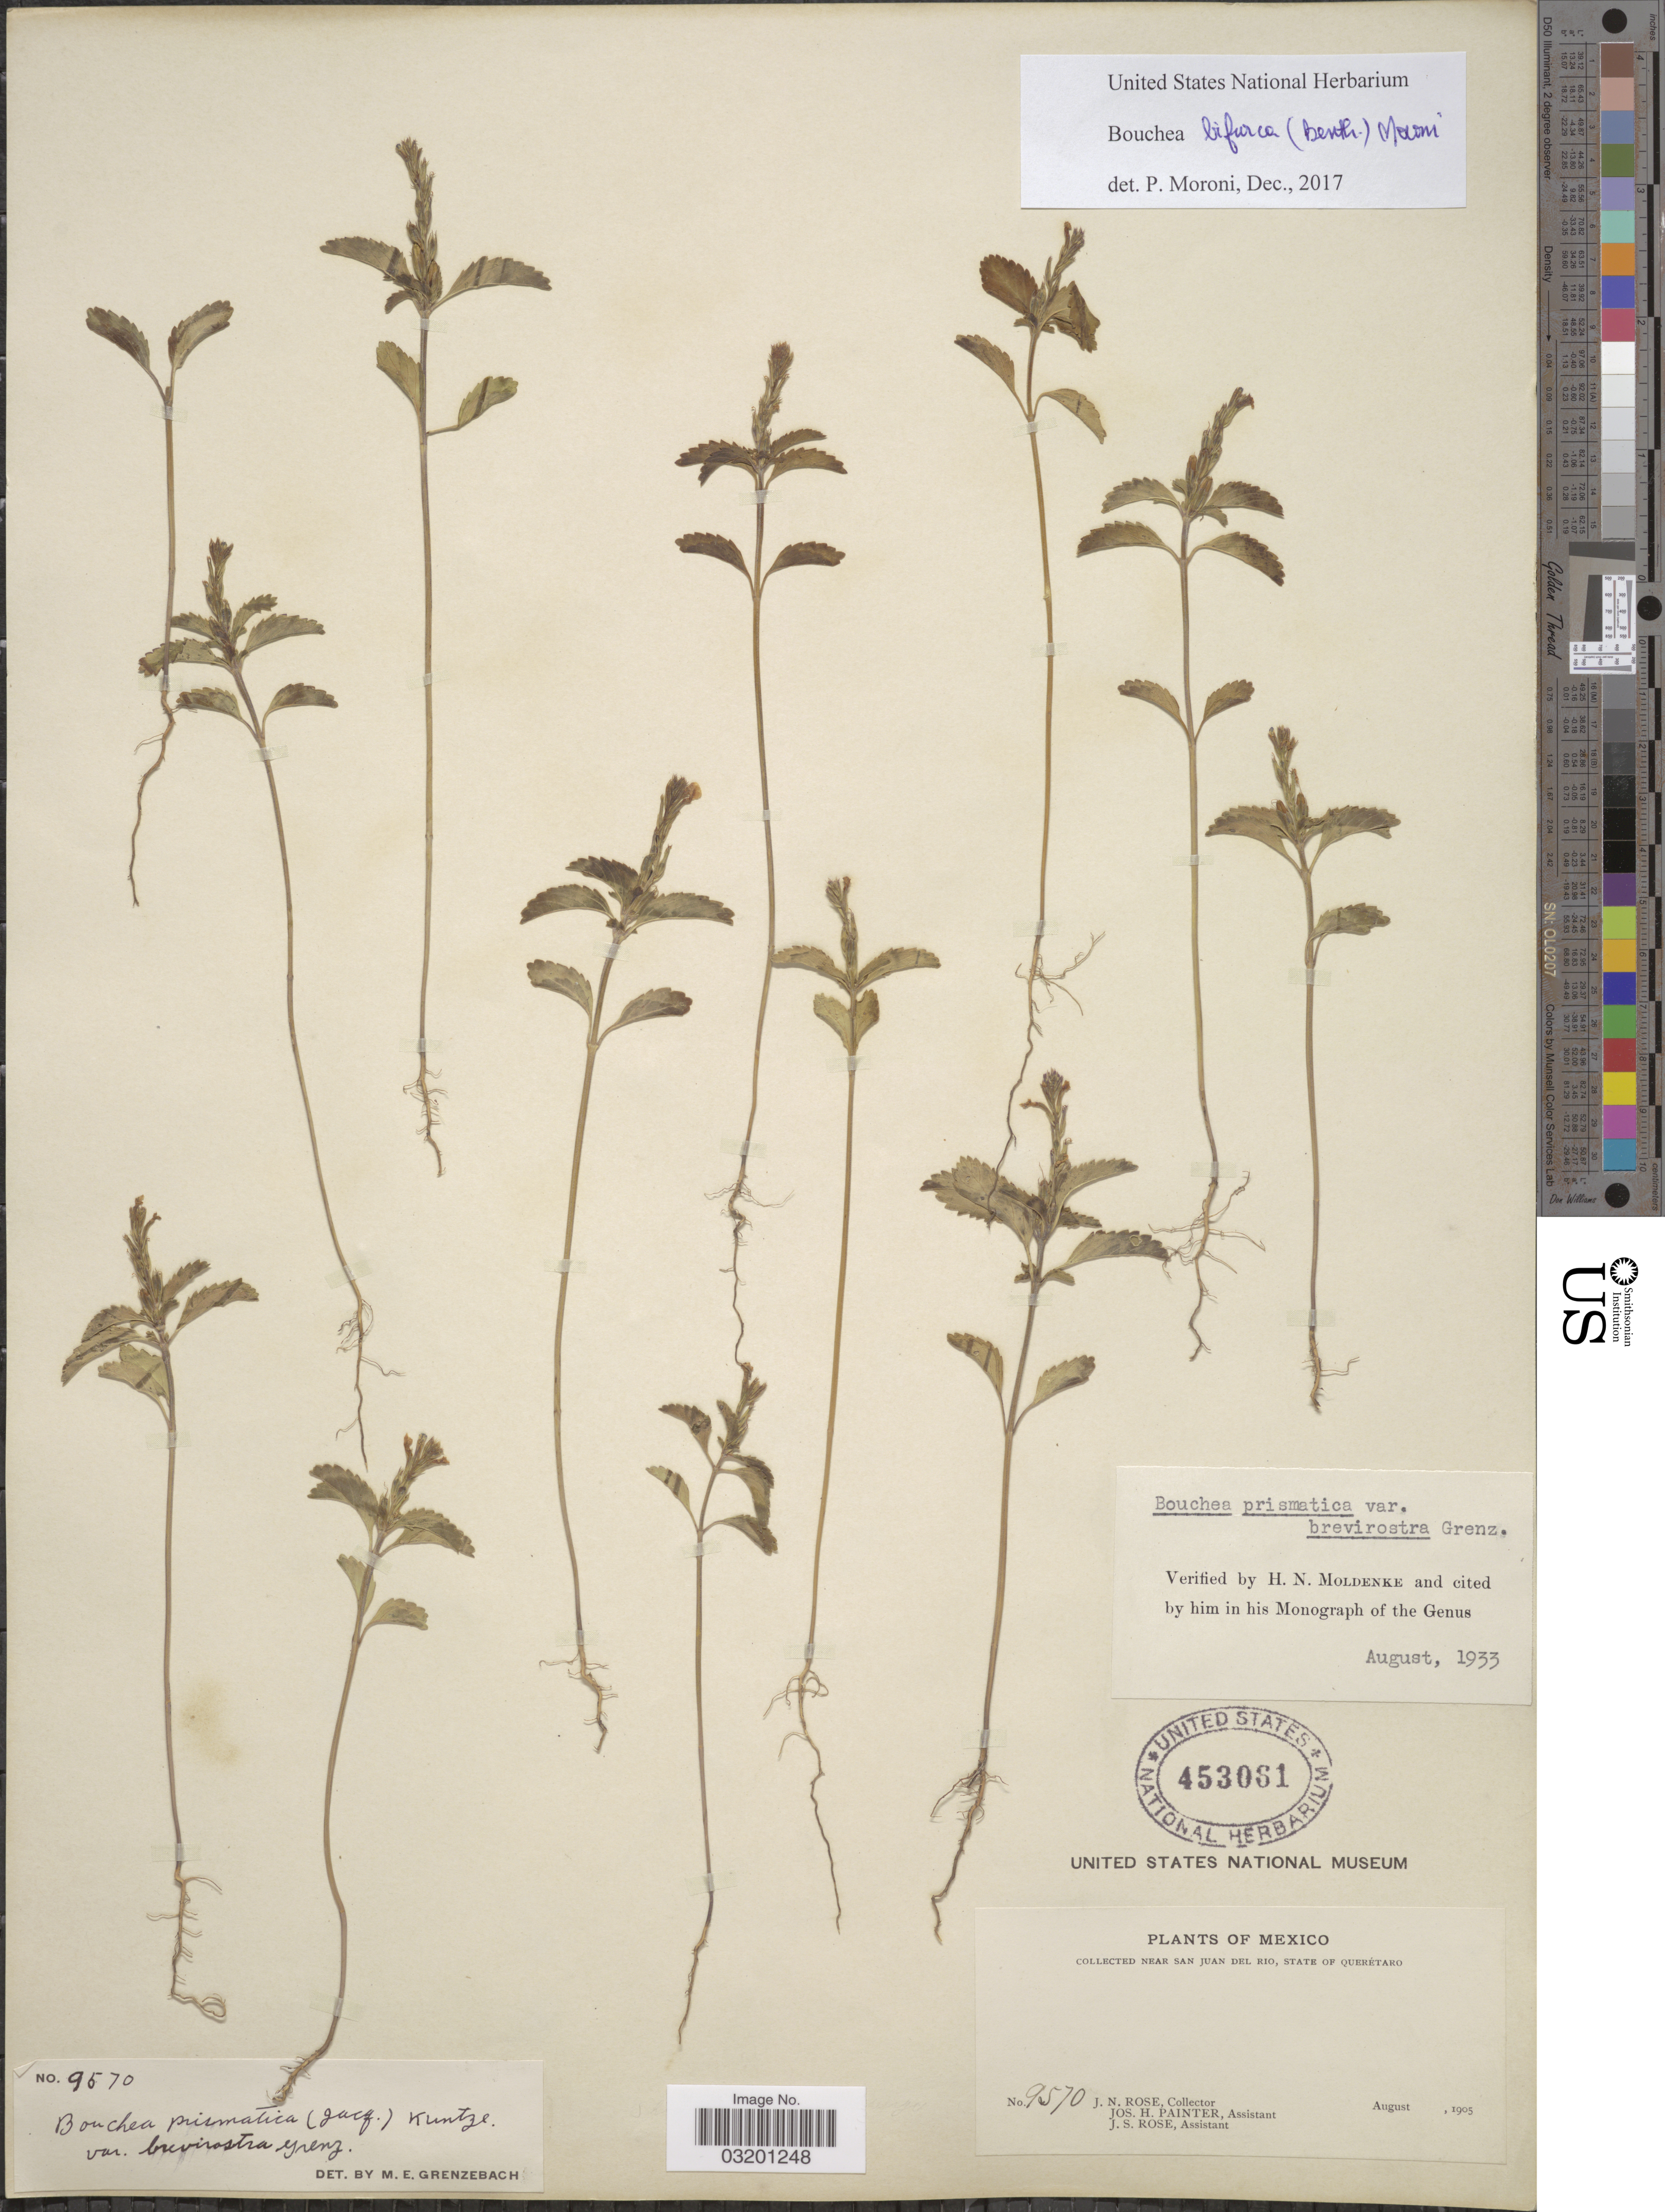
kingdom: Plantae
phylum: Tracheophyta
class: Magnoliopsida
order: Lamiales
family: Verbenaceae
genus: Bouchea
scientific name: Bouchea bifurca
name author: (Benth.) P. Moroni & N. O'Leary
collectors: J. N. Rose, J. H. Painter & J. S. Rose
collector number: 9570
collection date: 1905-08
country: Mexico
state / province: Querétaro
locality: Near San Juan del Rio.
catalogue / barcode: US 453081